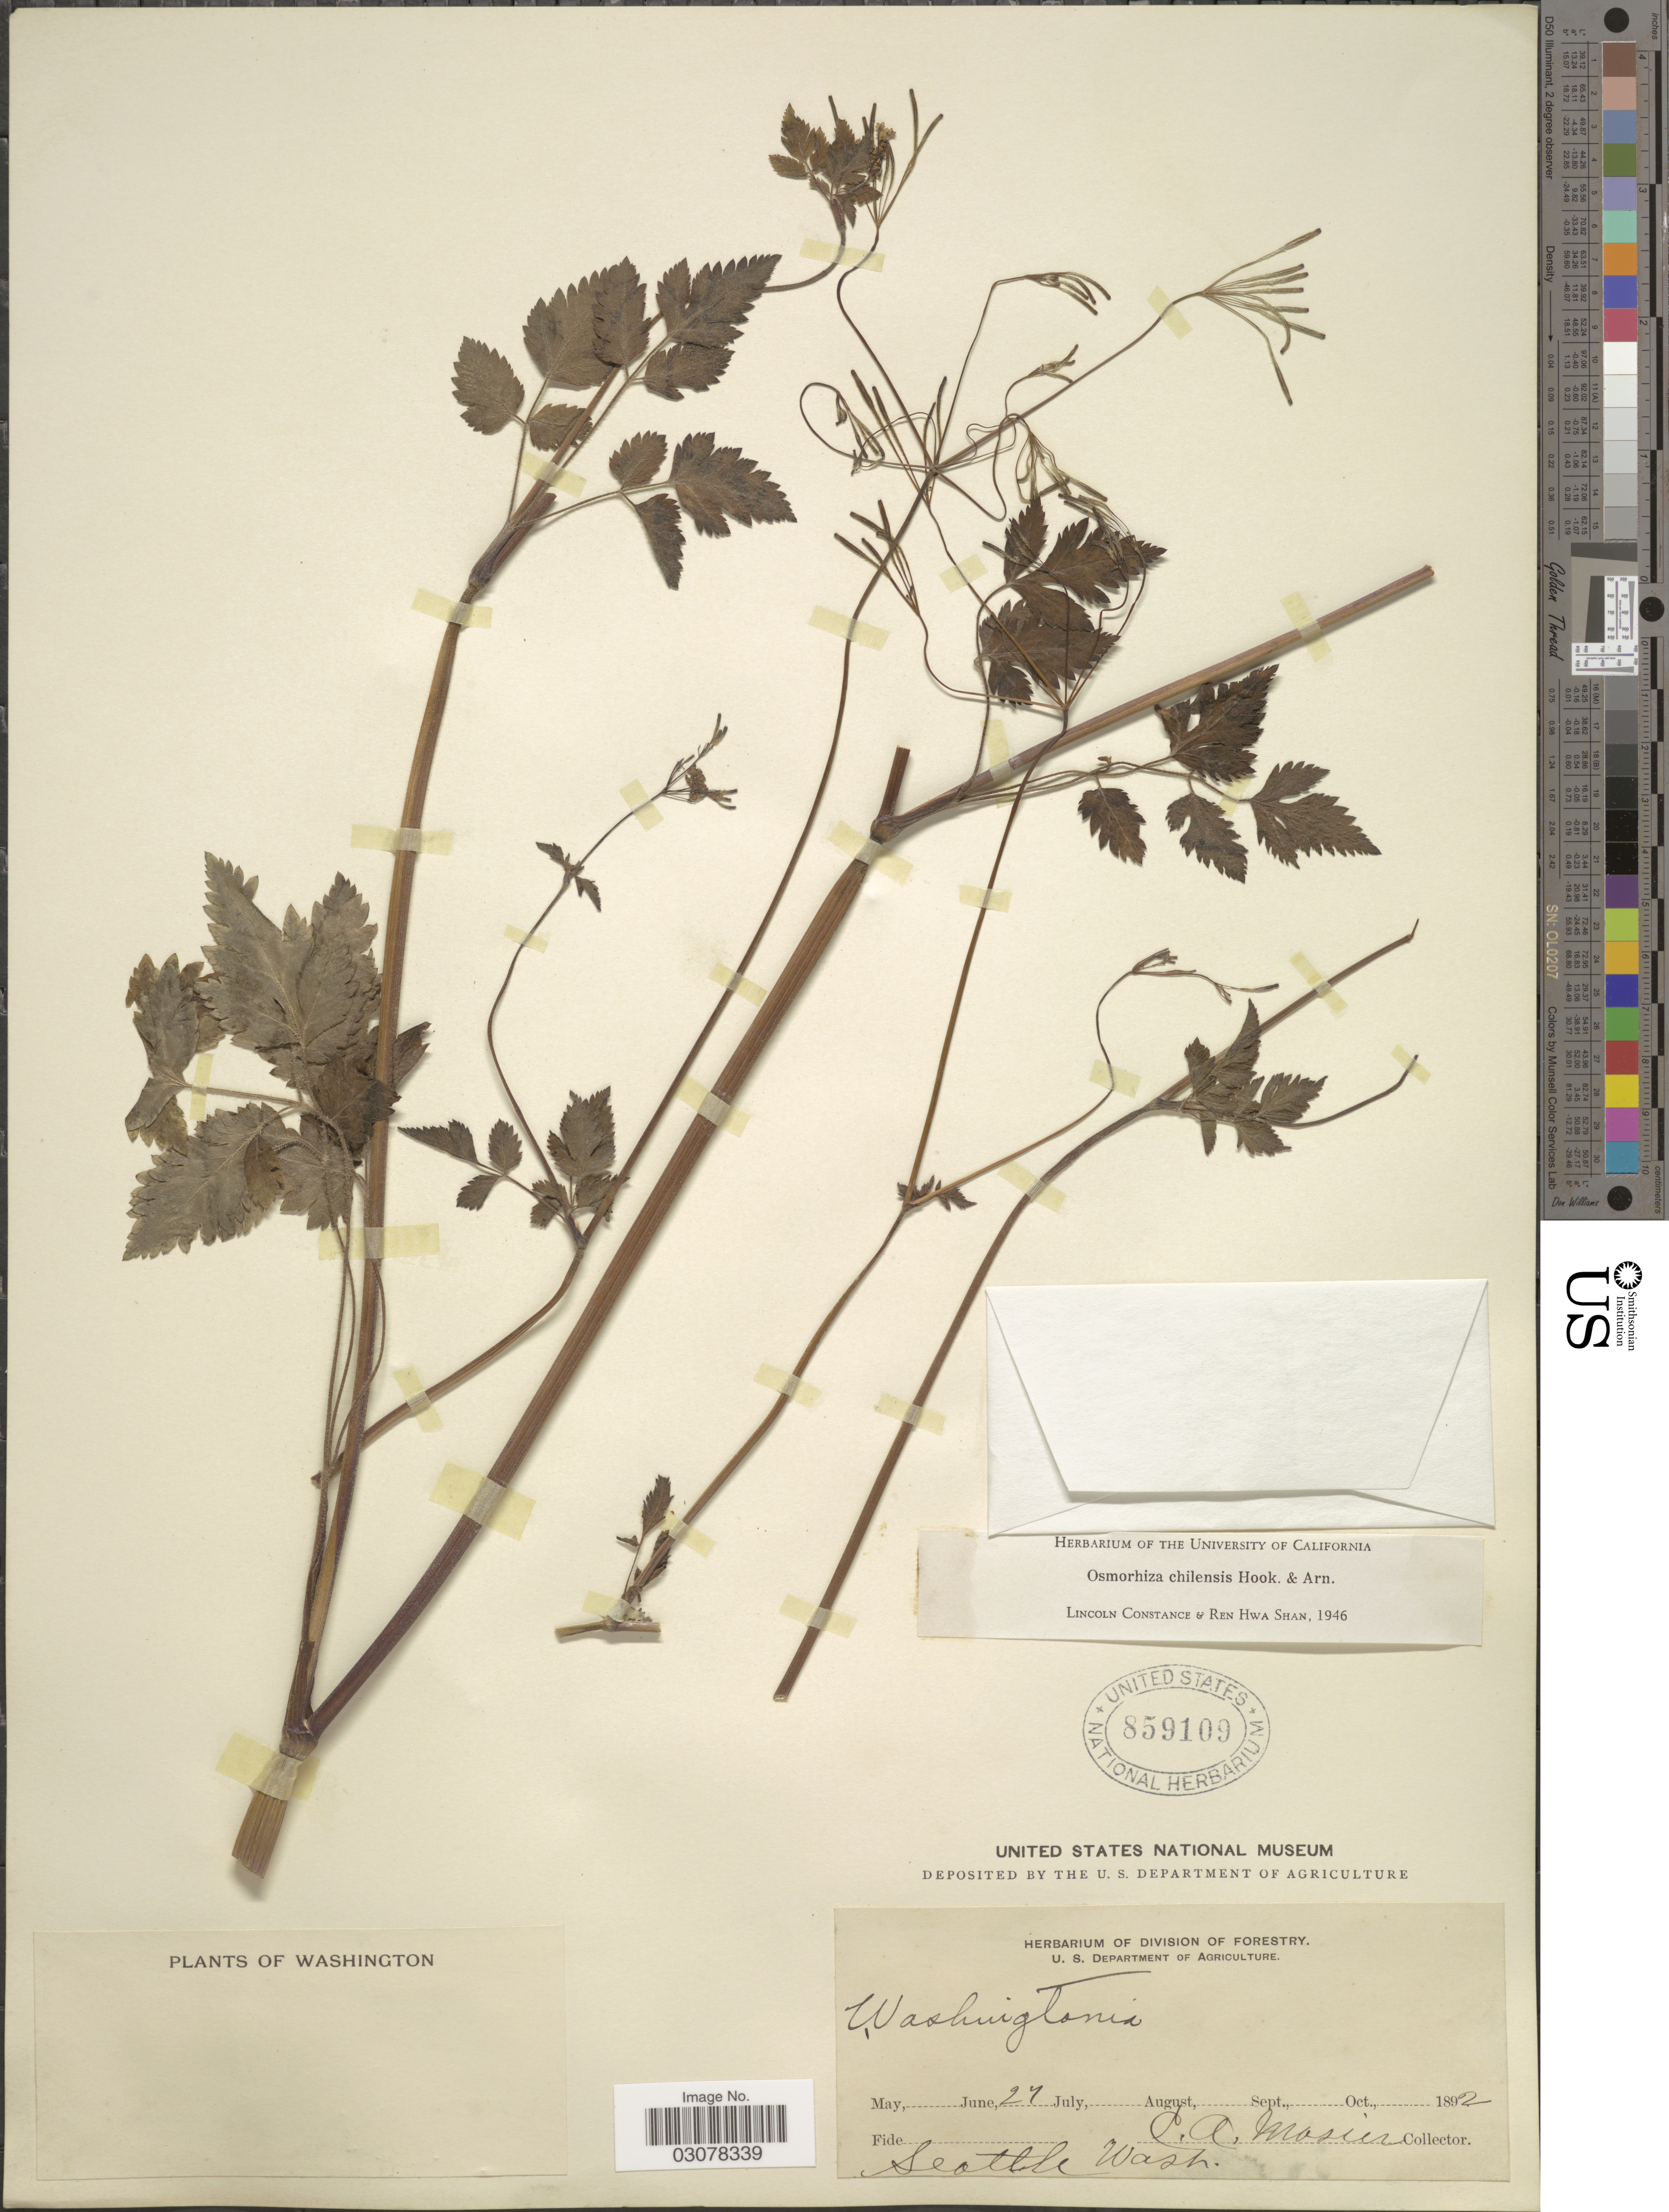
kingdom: Plantae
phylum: Tracheophyta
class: Magnoliopsida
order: Apiales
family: Apiaceae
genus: Osmorhiza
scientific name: Osmorhiza chilensis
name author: Hook. & Arn.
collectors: C. A. Mosier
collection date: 1892-06-27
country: United States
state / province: Washington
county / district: King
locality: Seattle Wash.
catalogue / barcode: US 859109